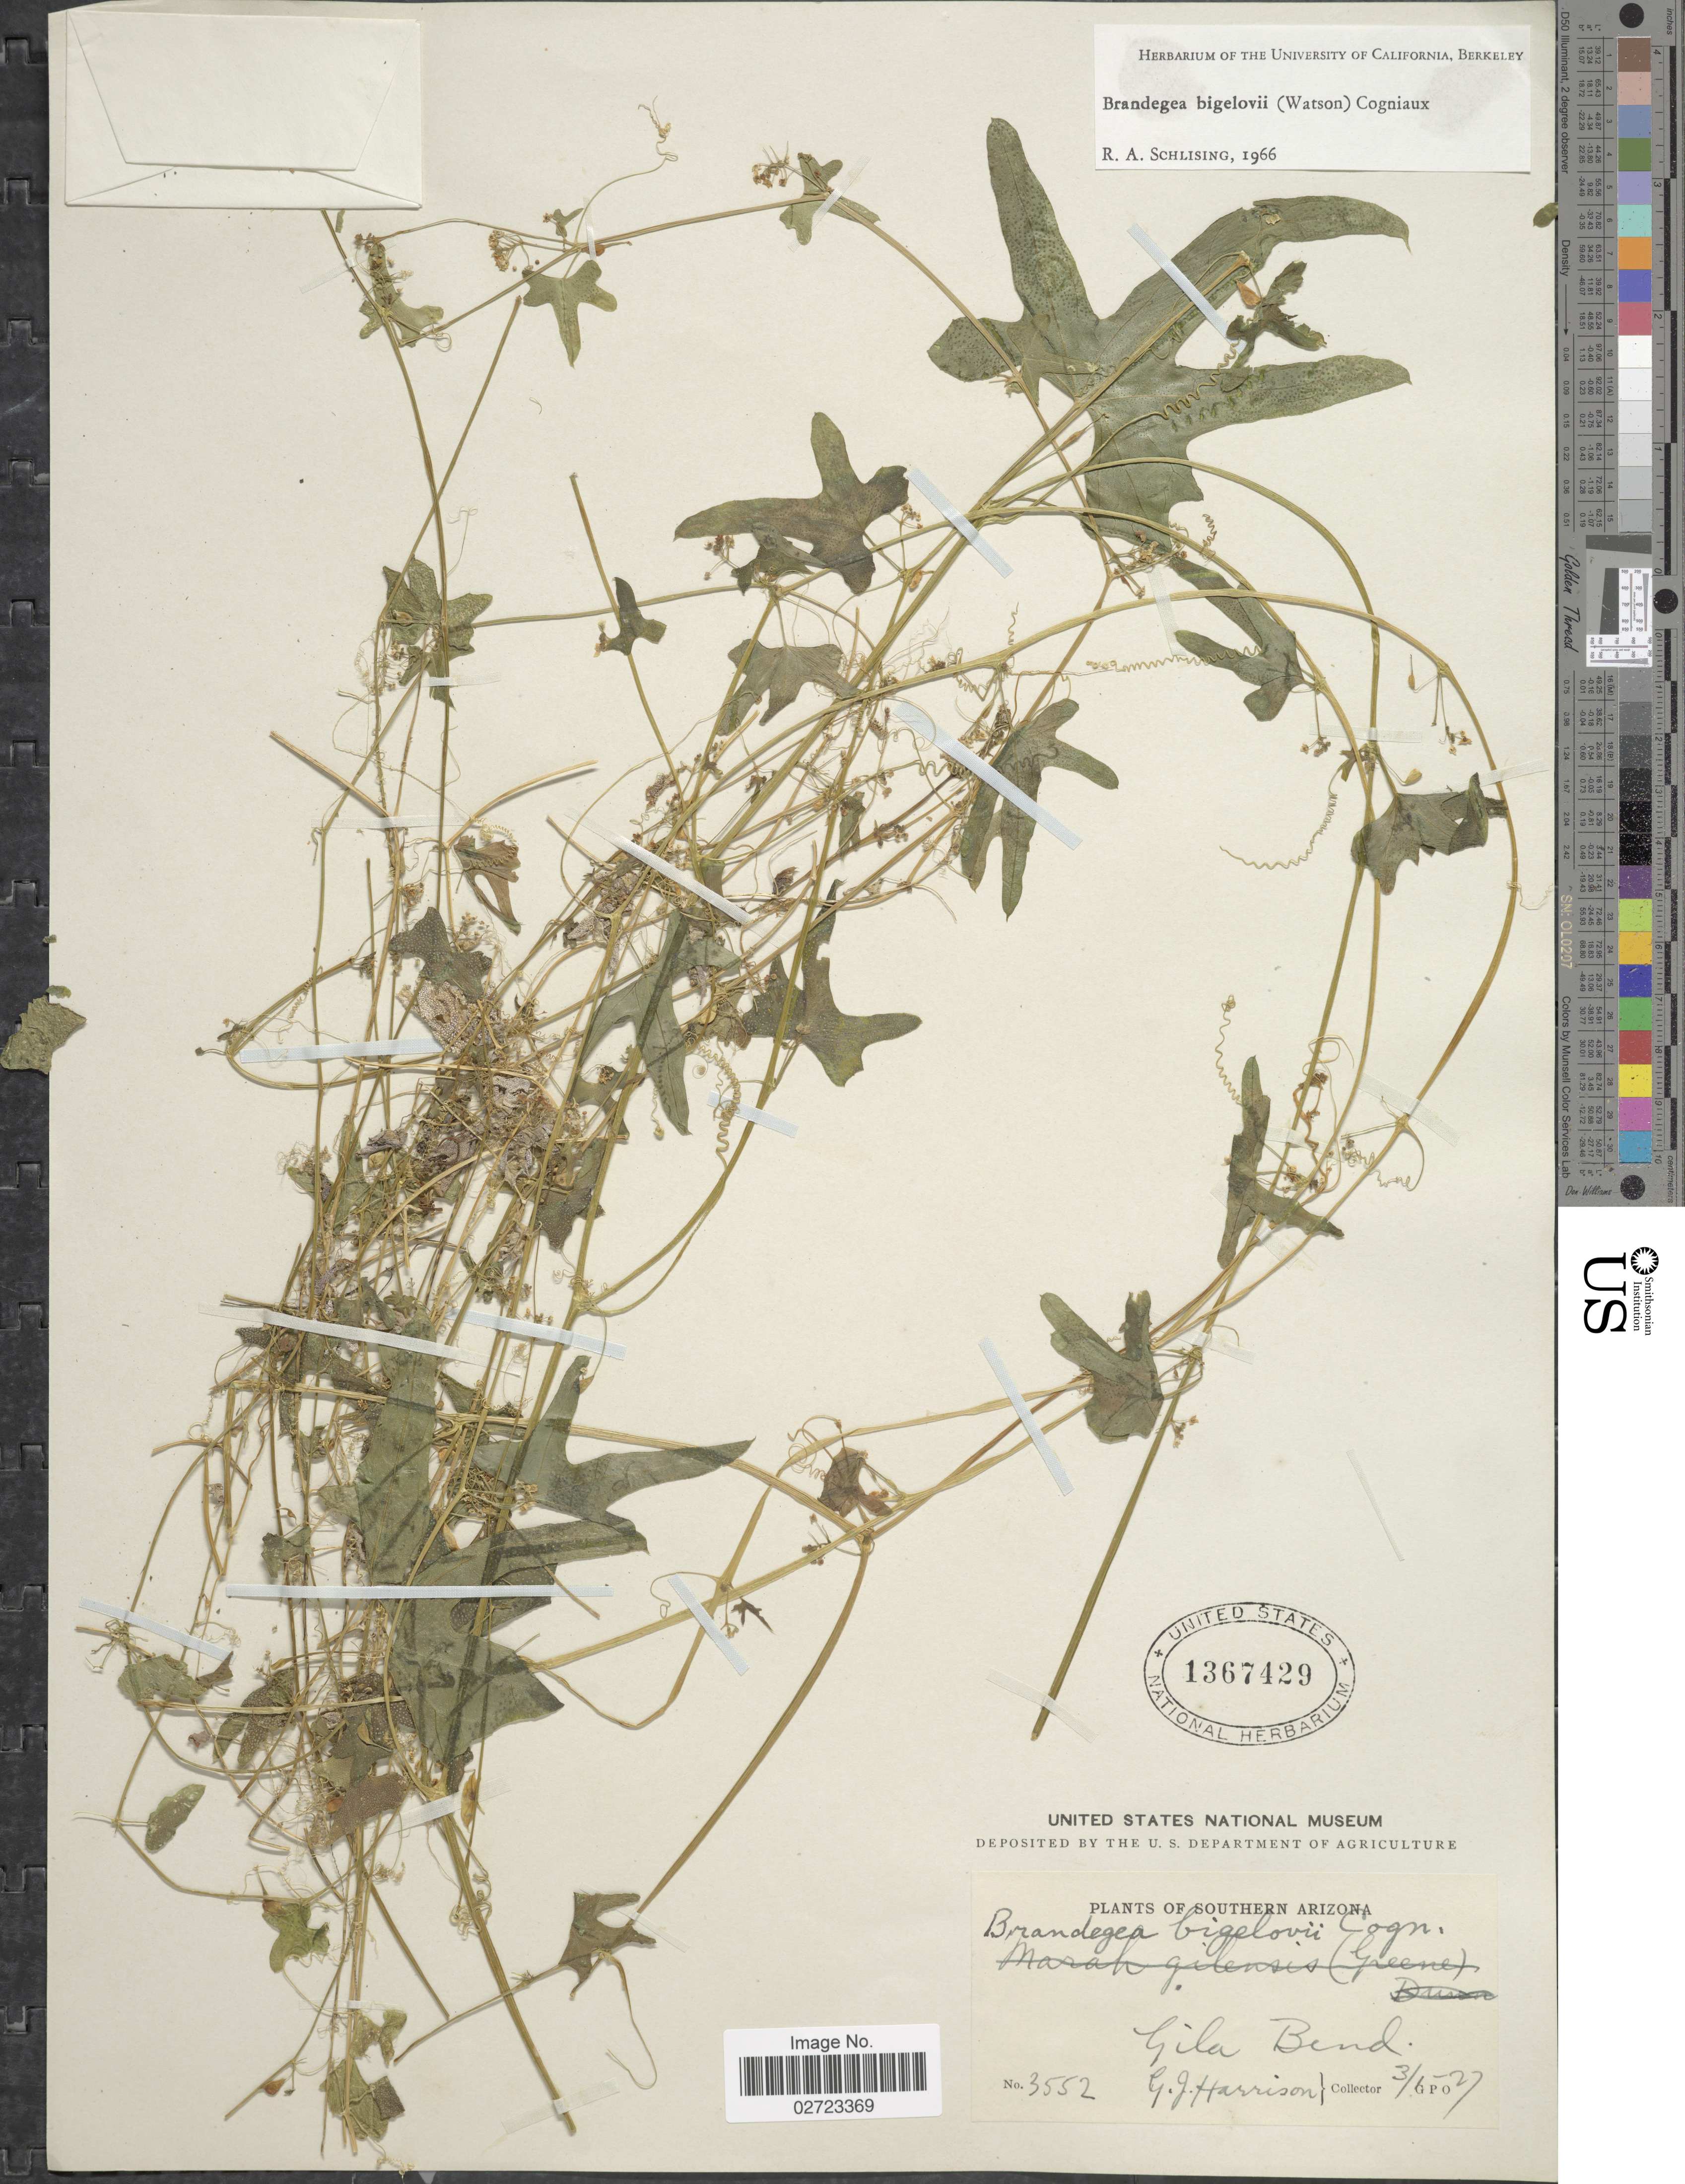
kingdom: Plantae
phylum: Tracheophyta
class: Magnoliopsida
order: Cucurbitales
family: Cucurbitaceae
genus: Brandegea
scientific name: Brandegea bigelovii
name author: (Watson) Cogn.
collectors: G. J. Harrison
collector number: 3552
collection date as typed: Transcribed d/m/y: 5/3/27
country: United States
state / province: Arizona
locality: Southern Arizona, Gila Bend.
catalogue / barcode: US 1367429